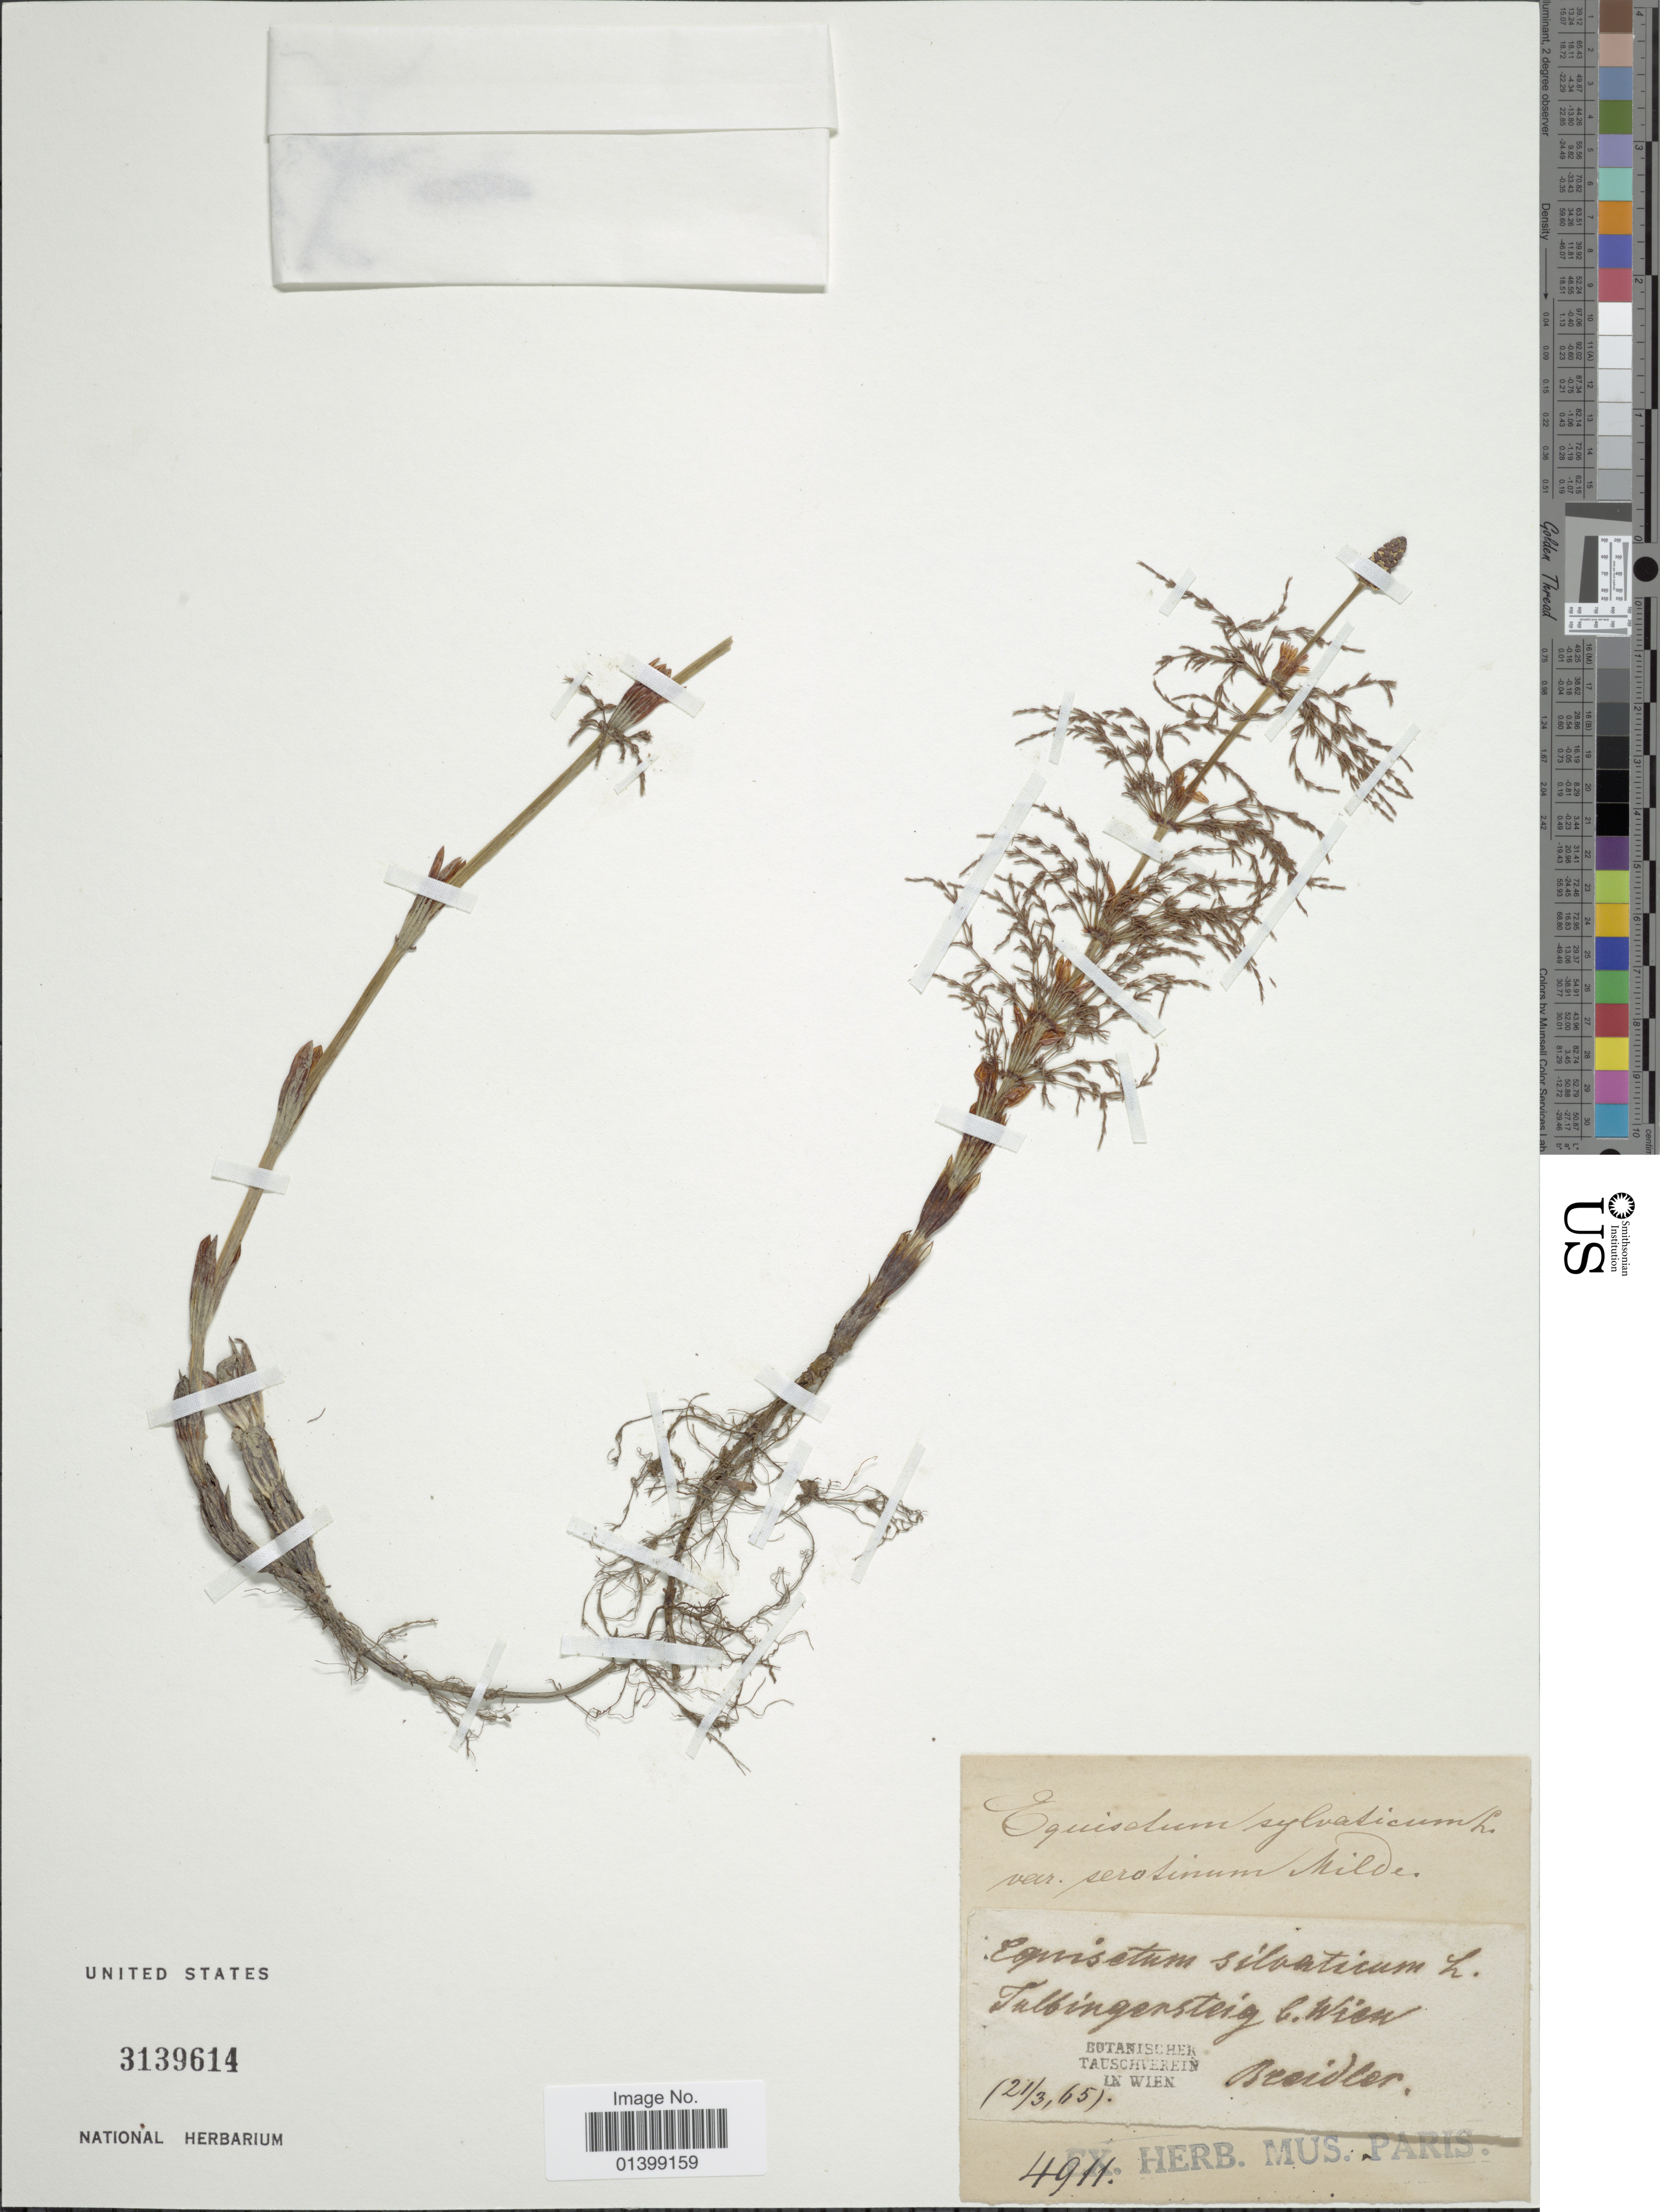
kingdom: Plantae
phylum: Tracheophyta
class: Polypodiopsida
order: Equisetales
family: Equisetaceae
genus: Equisetum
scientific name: Equisetum sylvaticum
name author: L.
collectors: Breidler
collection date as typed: Transcribed d/m/y: 21/3/65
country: Austria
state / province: Wien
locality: Talbingersteig b Wien [interpreted]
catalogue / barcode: US 3139614